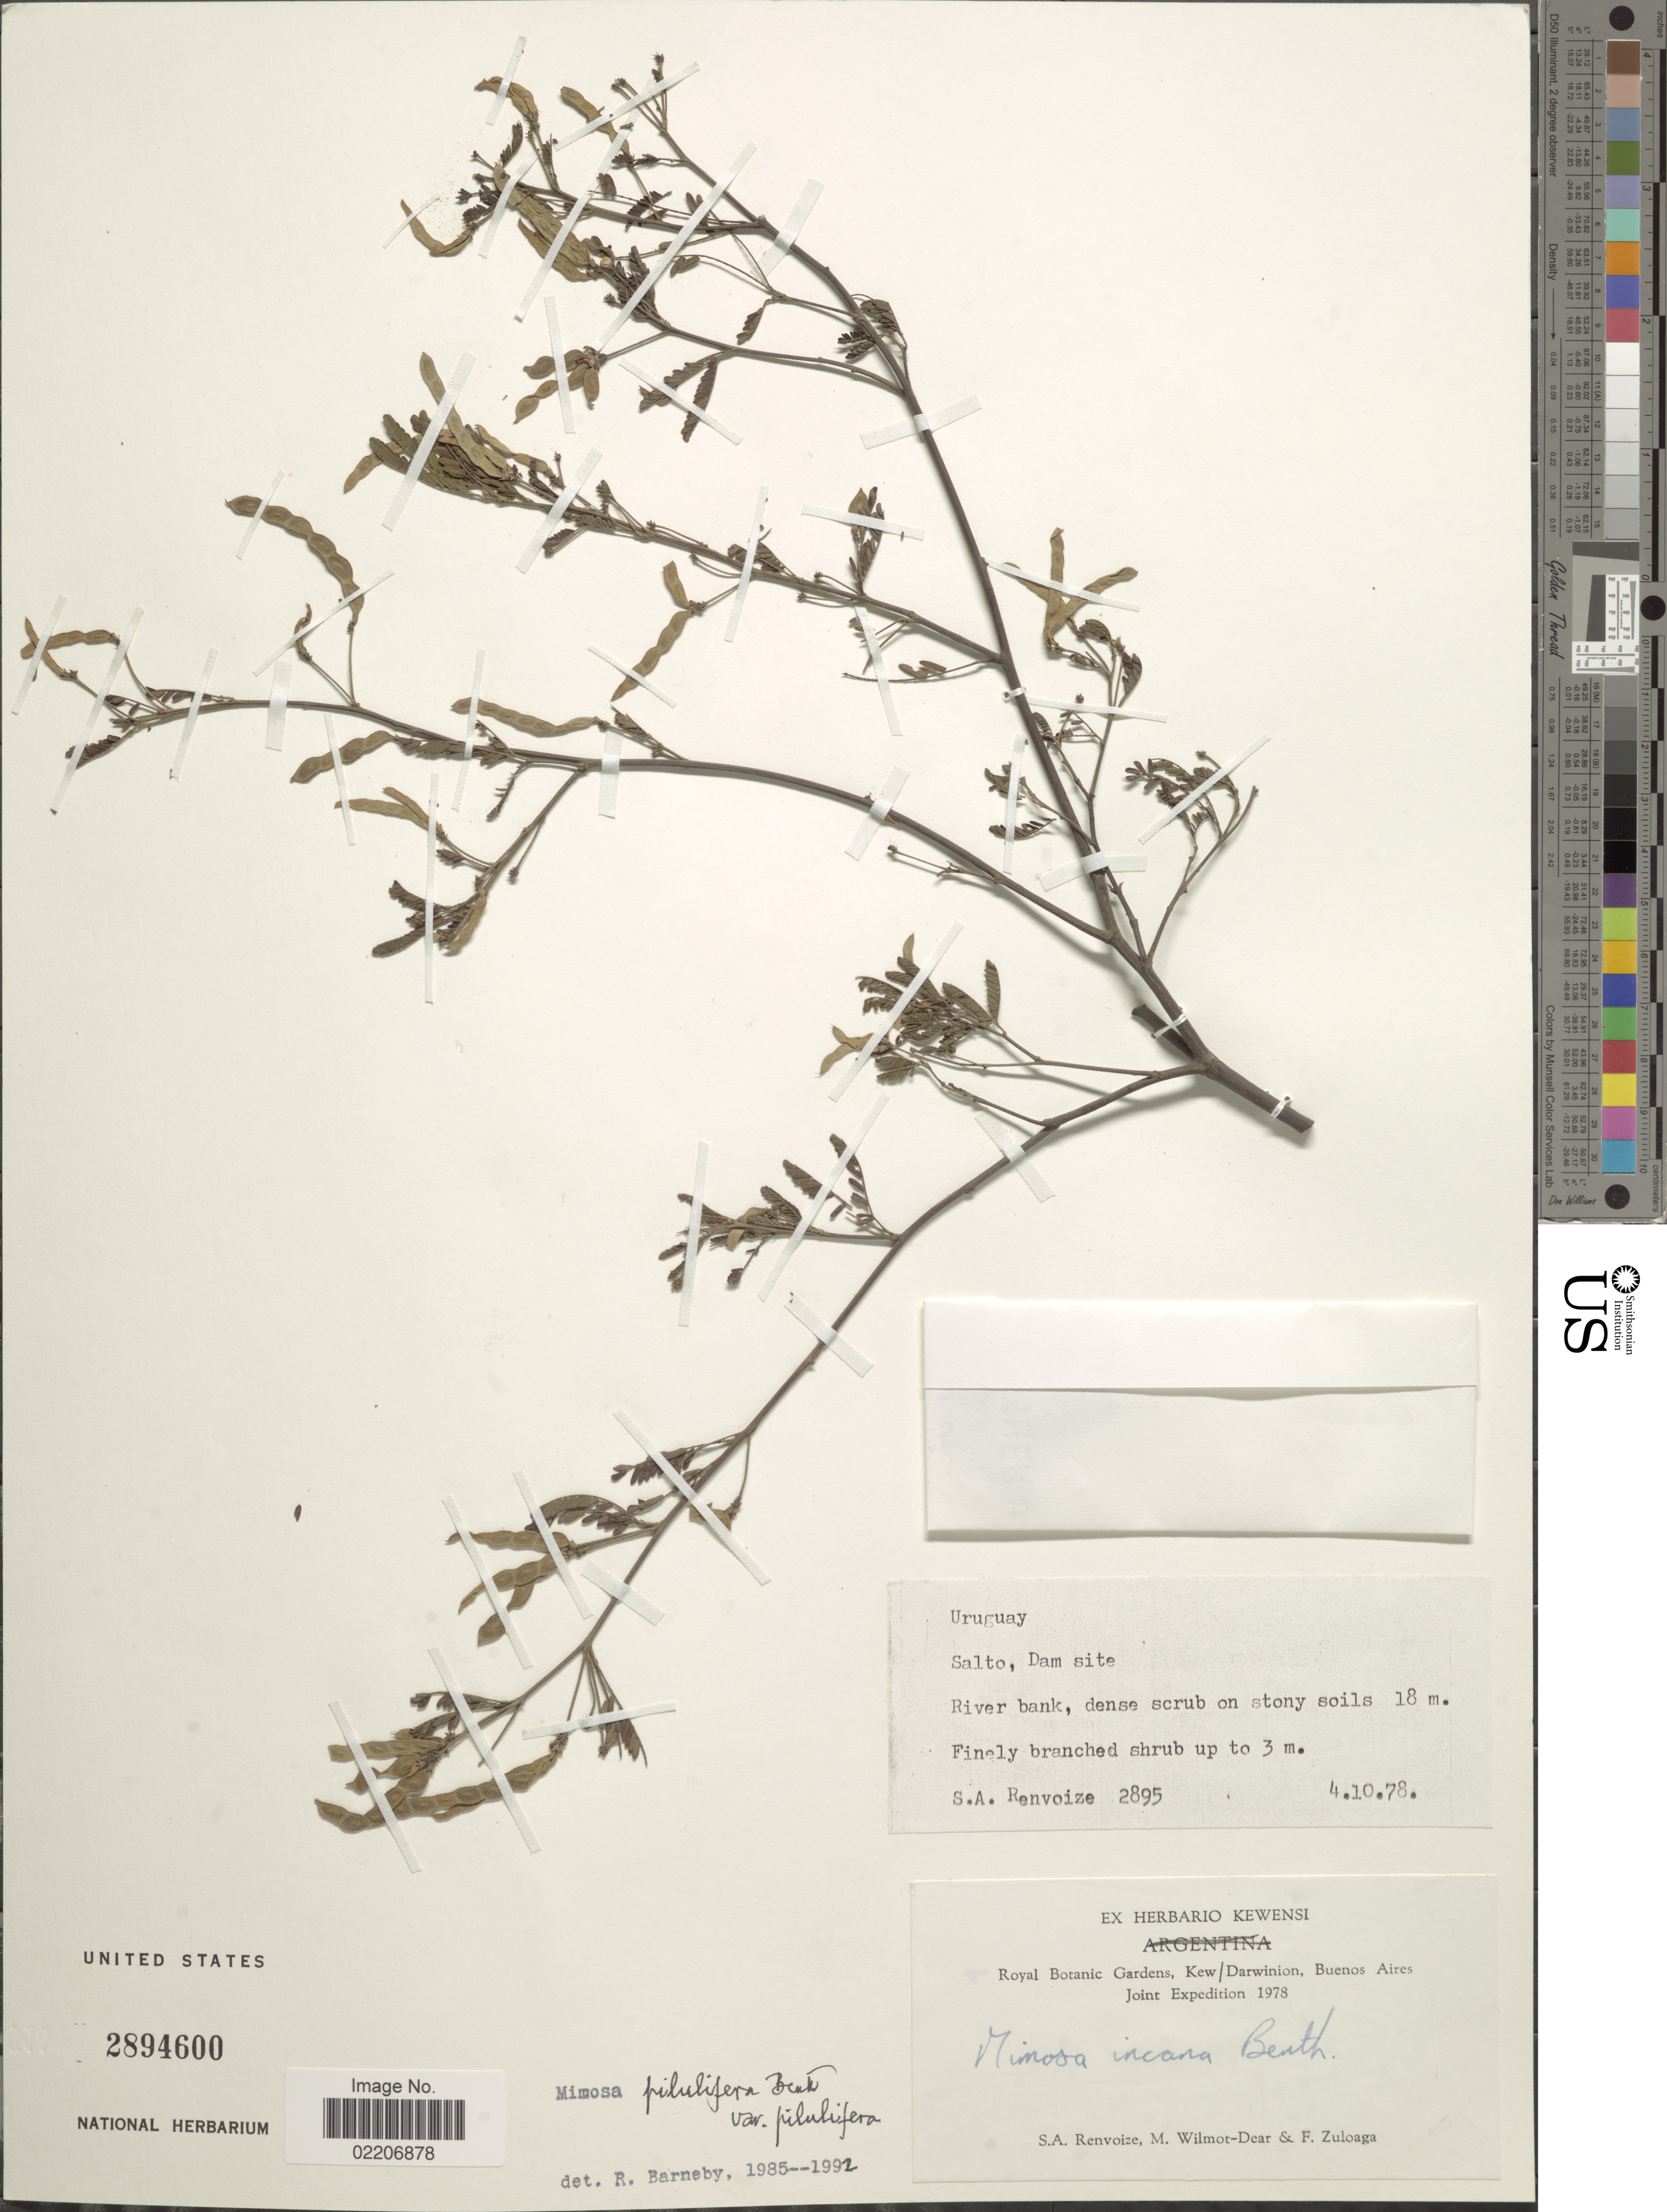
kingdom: Plantae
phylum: Tracheophyta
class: Magnoliopsida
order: Fabales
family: Fabaceae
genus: Mimosa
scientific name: Mimosa pilulifera var. pilulifera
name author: Benth.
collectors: S. A. Renvoize, M. Wilmot-Dear & F. Zuloaga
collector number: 2895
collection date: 1978-10-04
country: Uruguay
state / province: Salto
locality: Dam site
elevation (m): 18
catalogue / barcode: US 28946000